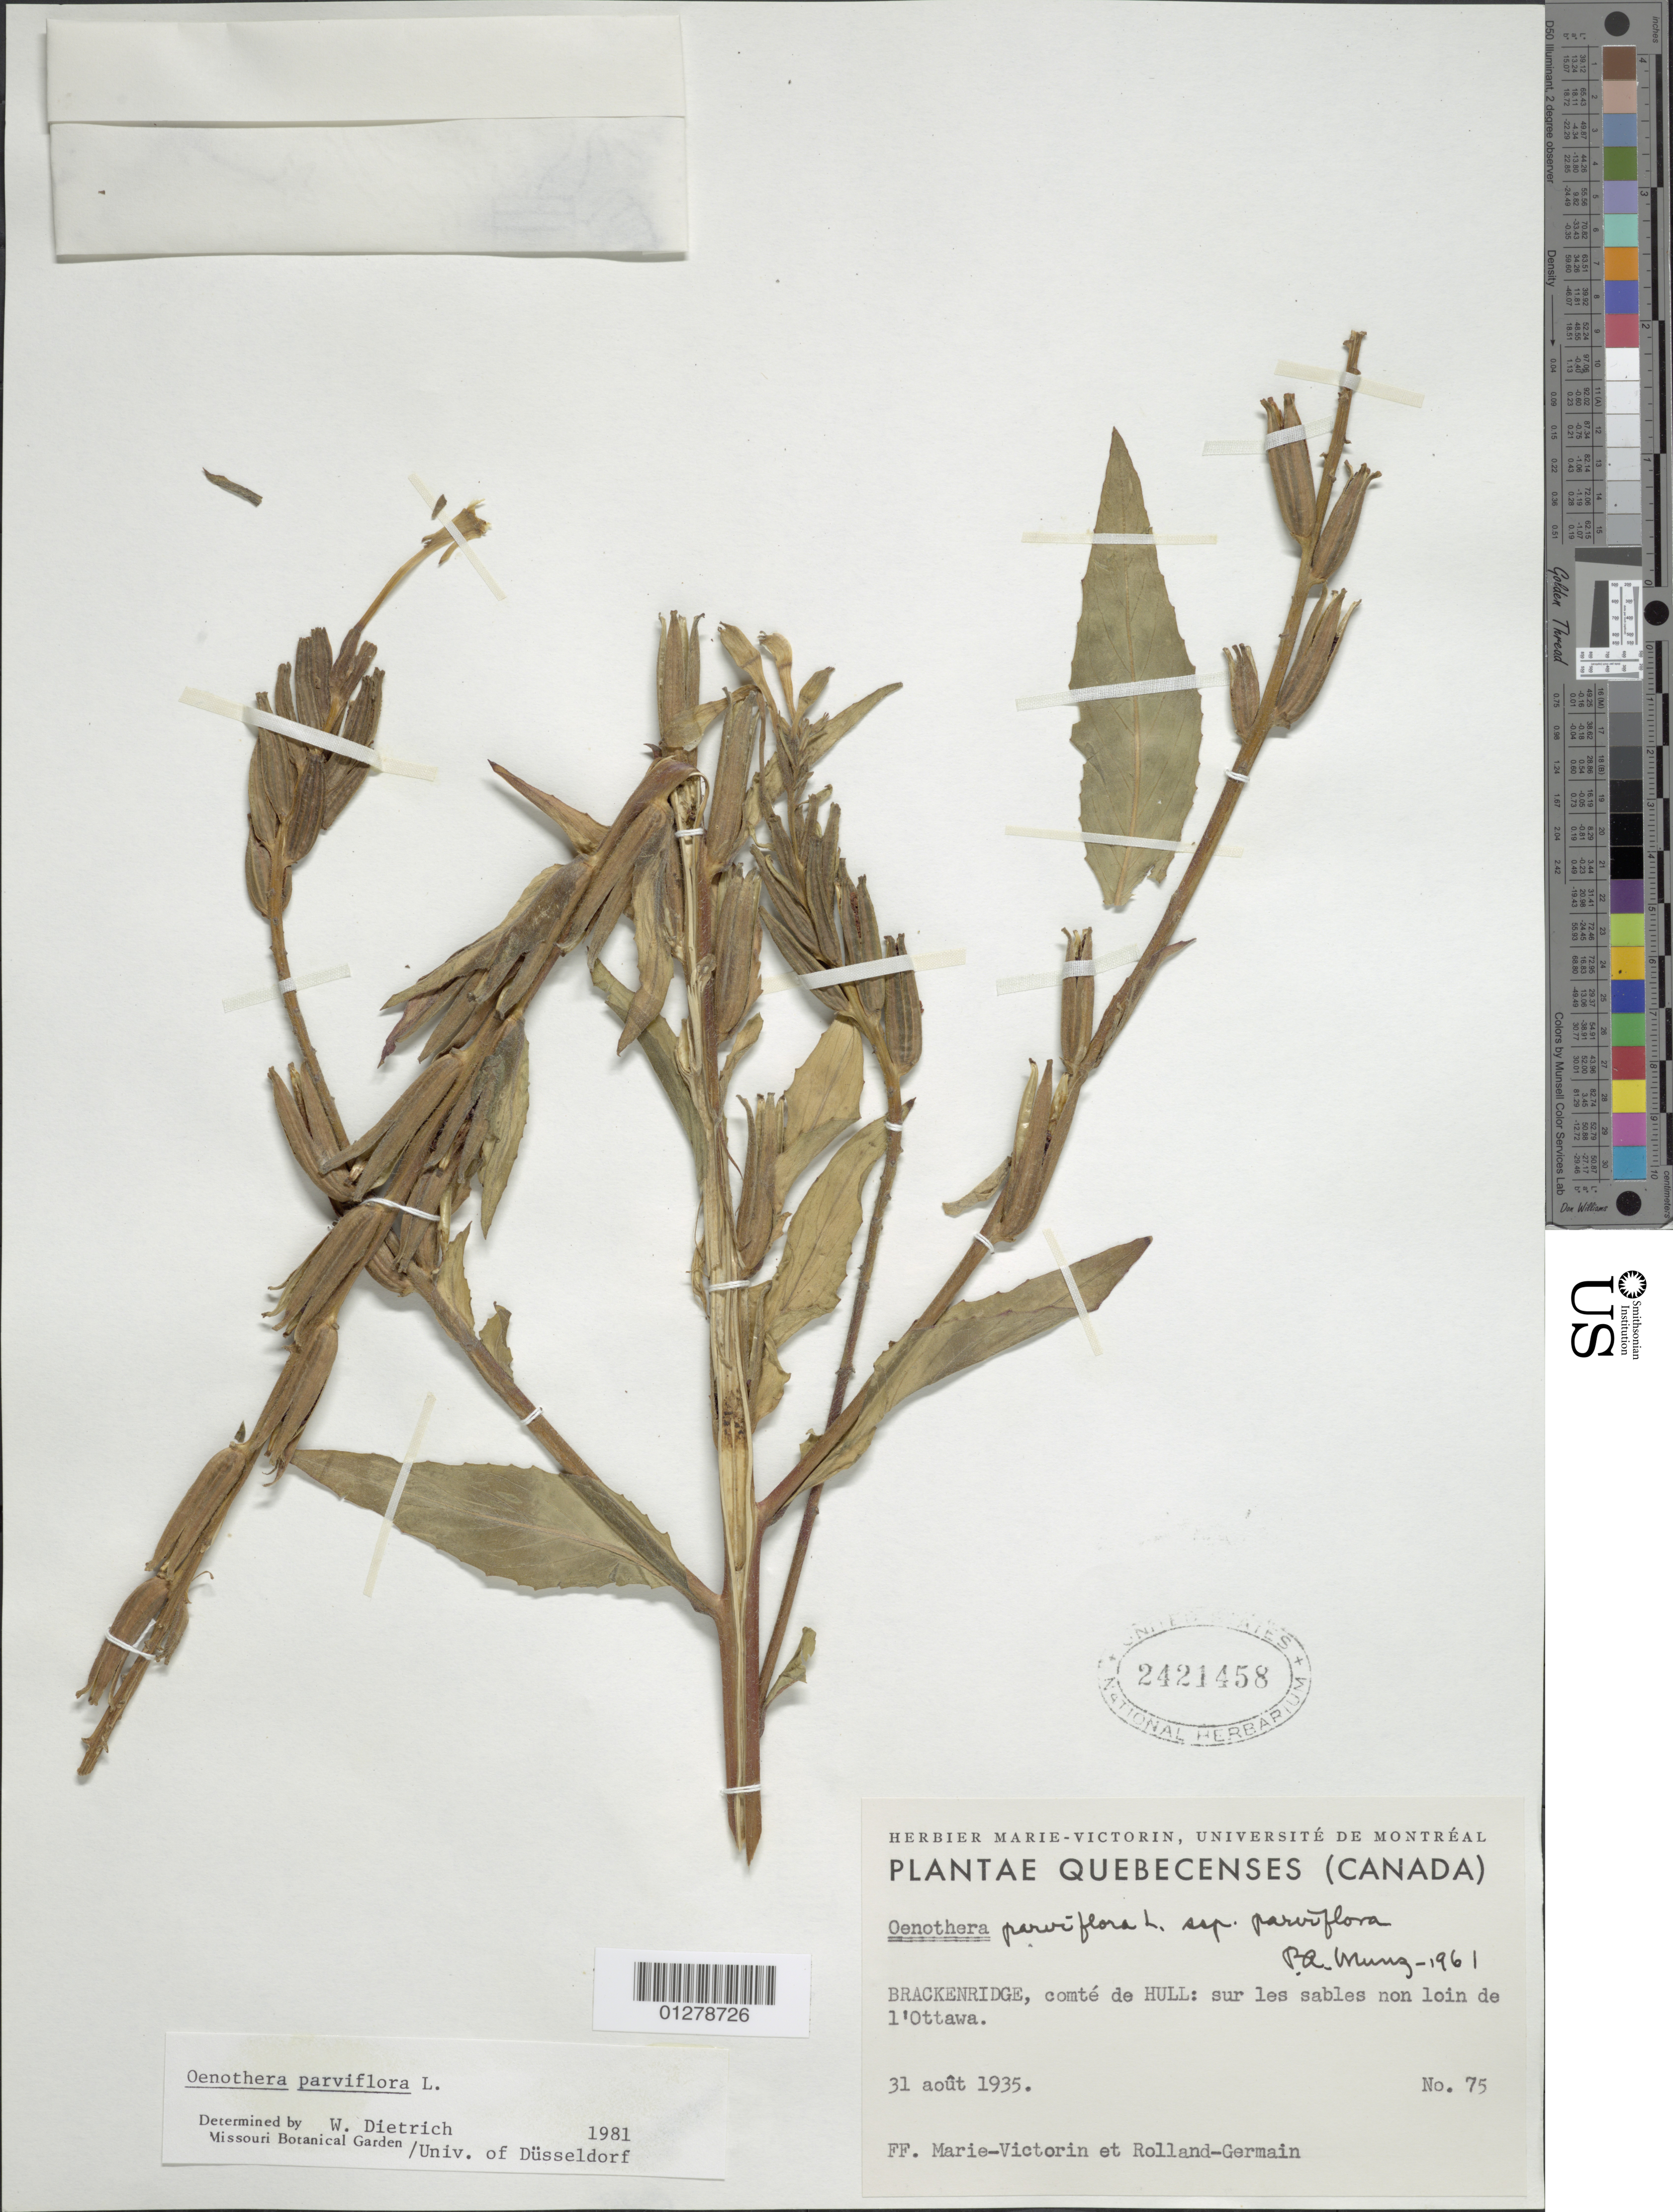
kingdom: Plantae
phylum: Tracheophyta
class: Magnoliopsida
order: Myrtales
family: Onagraceae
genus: Oenothera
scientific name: Oenothera parviflora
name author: L.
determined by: Dietrich, W.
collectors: Fr. Marie-Victorin & Rolland-Germain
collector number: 75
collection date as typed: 31 Aug 1935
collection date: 1935-08-31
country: Canada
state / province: Quebec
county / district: L'Outaouais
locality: Brackenridge, comte de Hull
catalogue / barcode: US 2421458